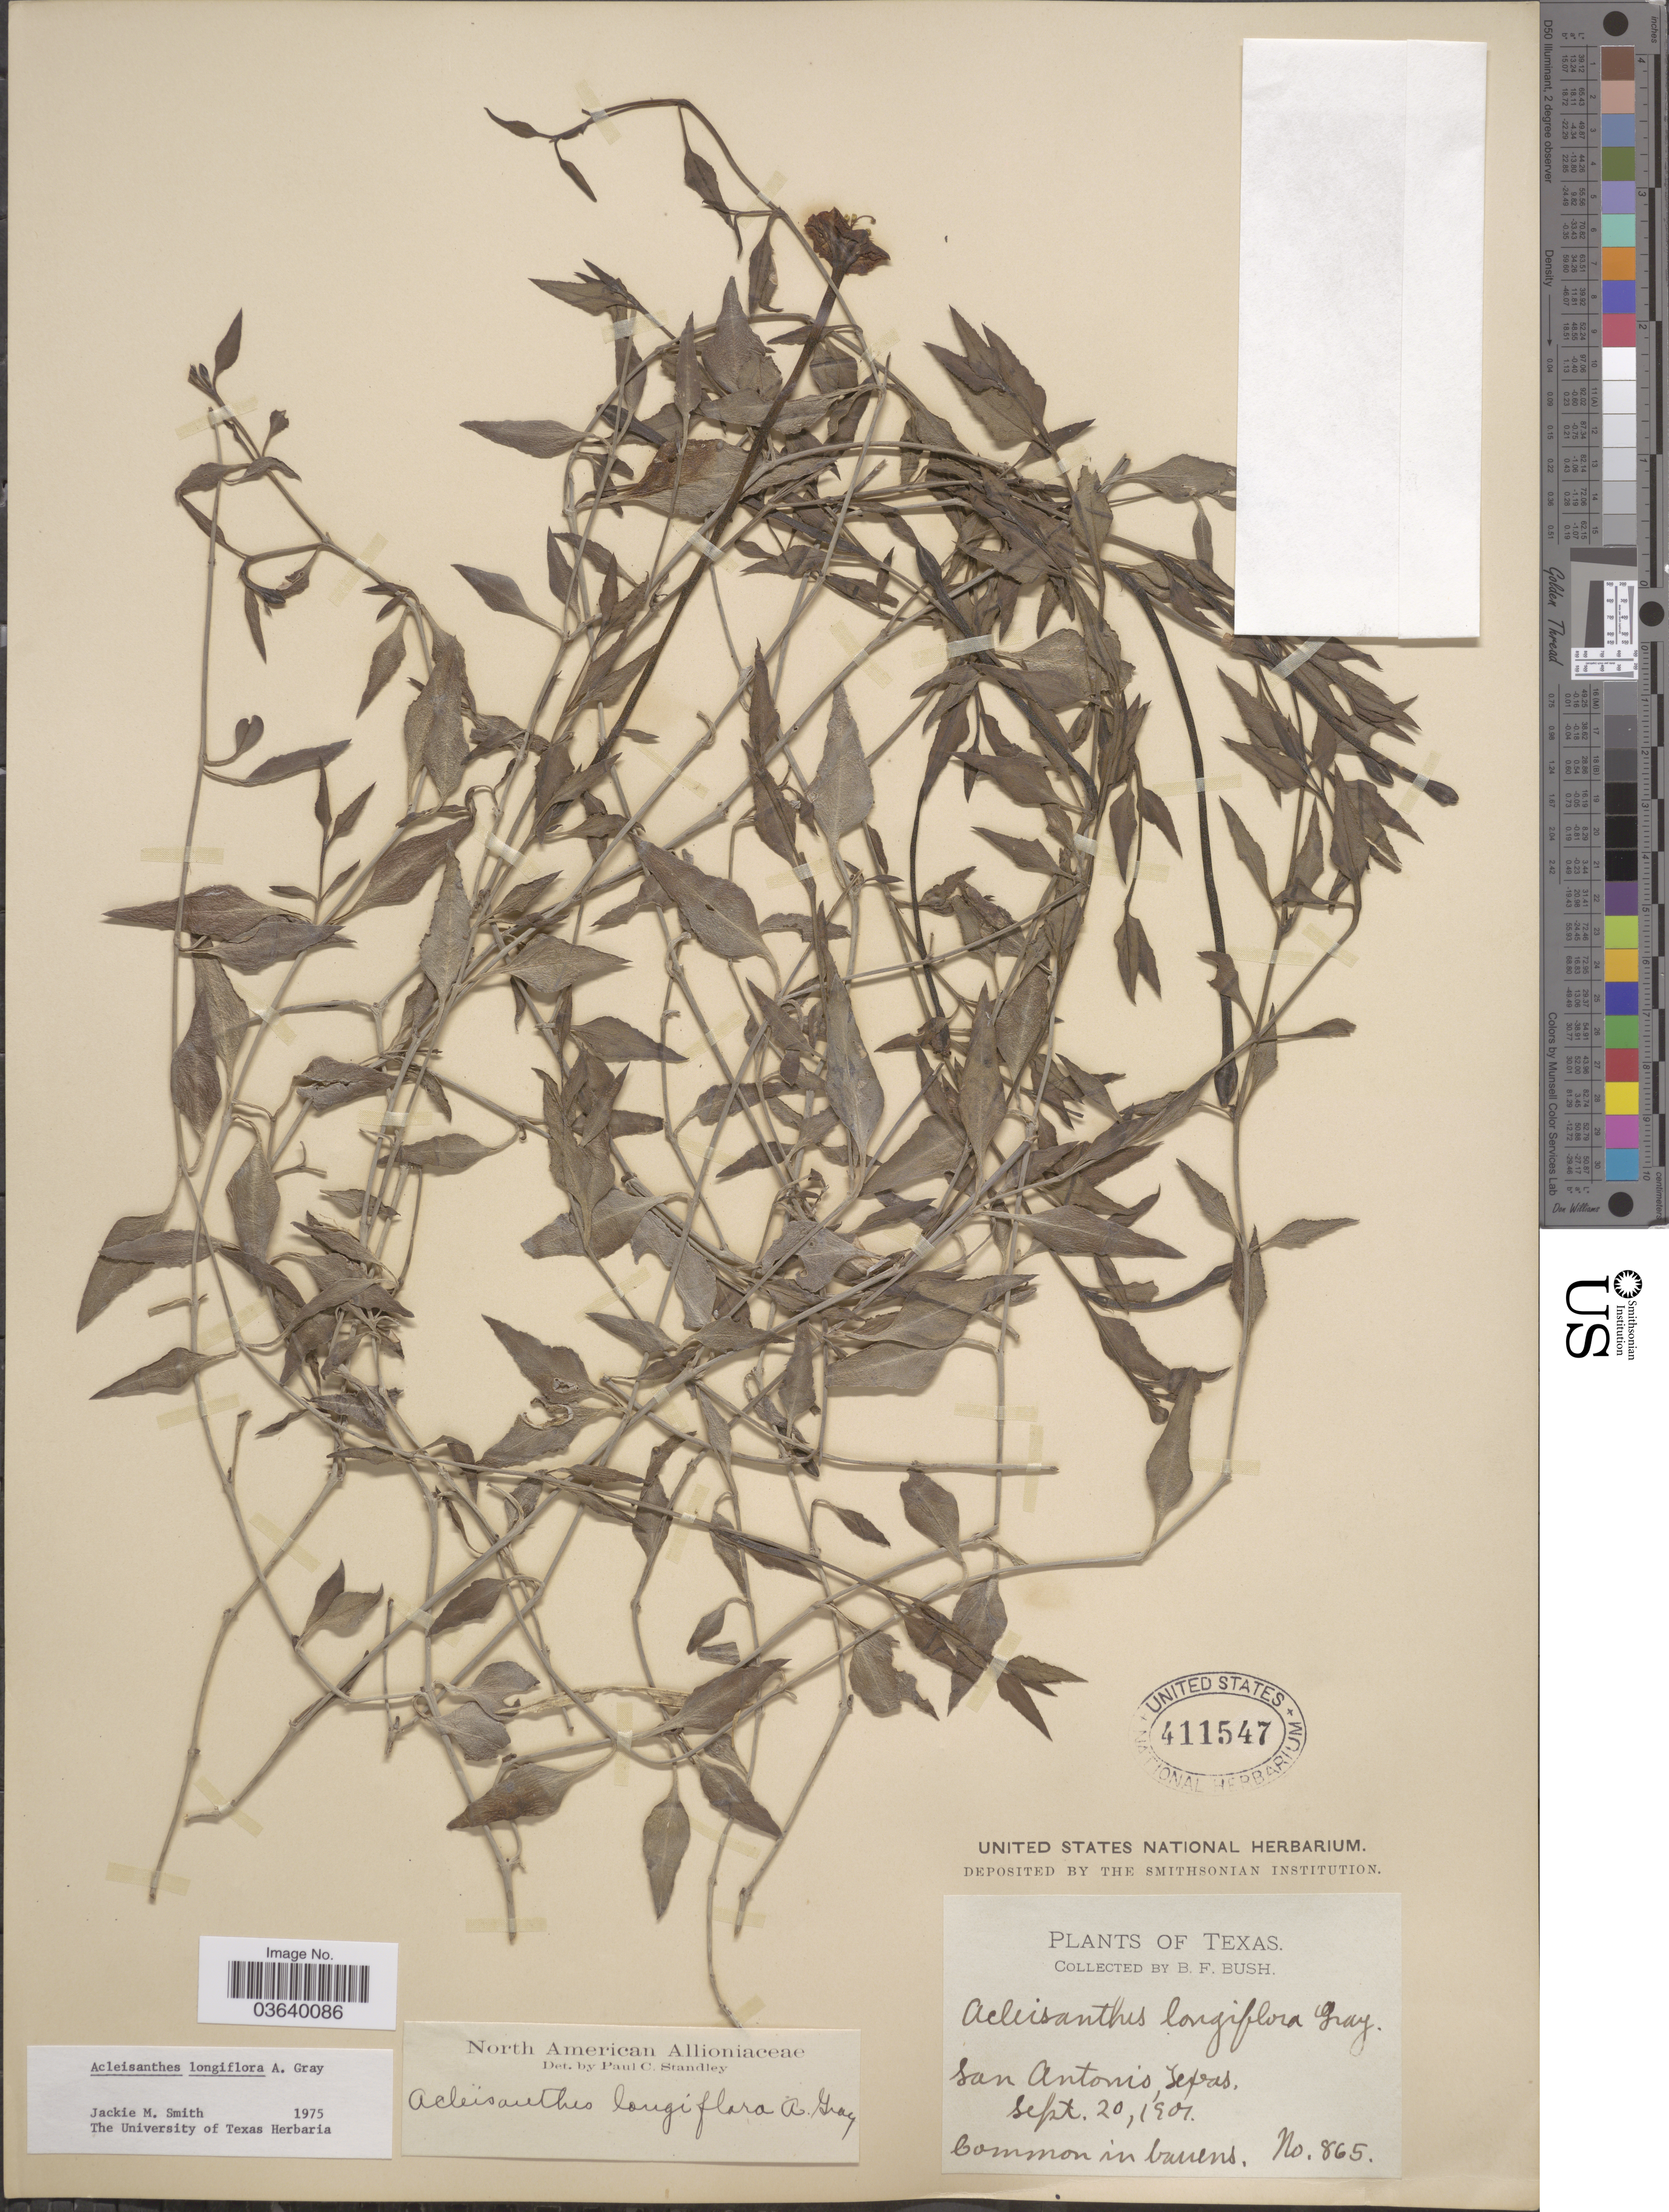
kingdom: Plantae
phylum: Tracheophyta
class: Magnoliopsida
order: Caryophyllales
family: Nyctaginaceae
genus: Acleisanthes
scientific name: Acleisanthes longiflora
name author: A. Gray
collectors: B. F. Bush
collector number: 865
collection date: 1901-09-20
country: United States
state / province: Texas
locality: San Antonio.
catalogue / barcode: US 411547